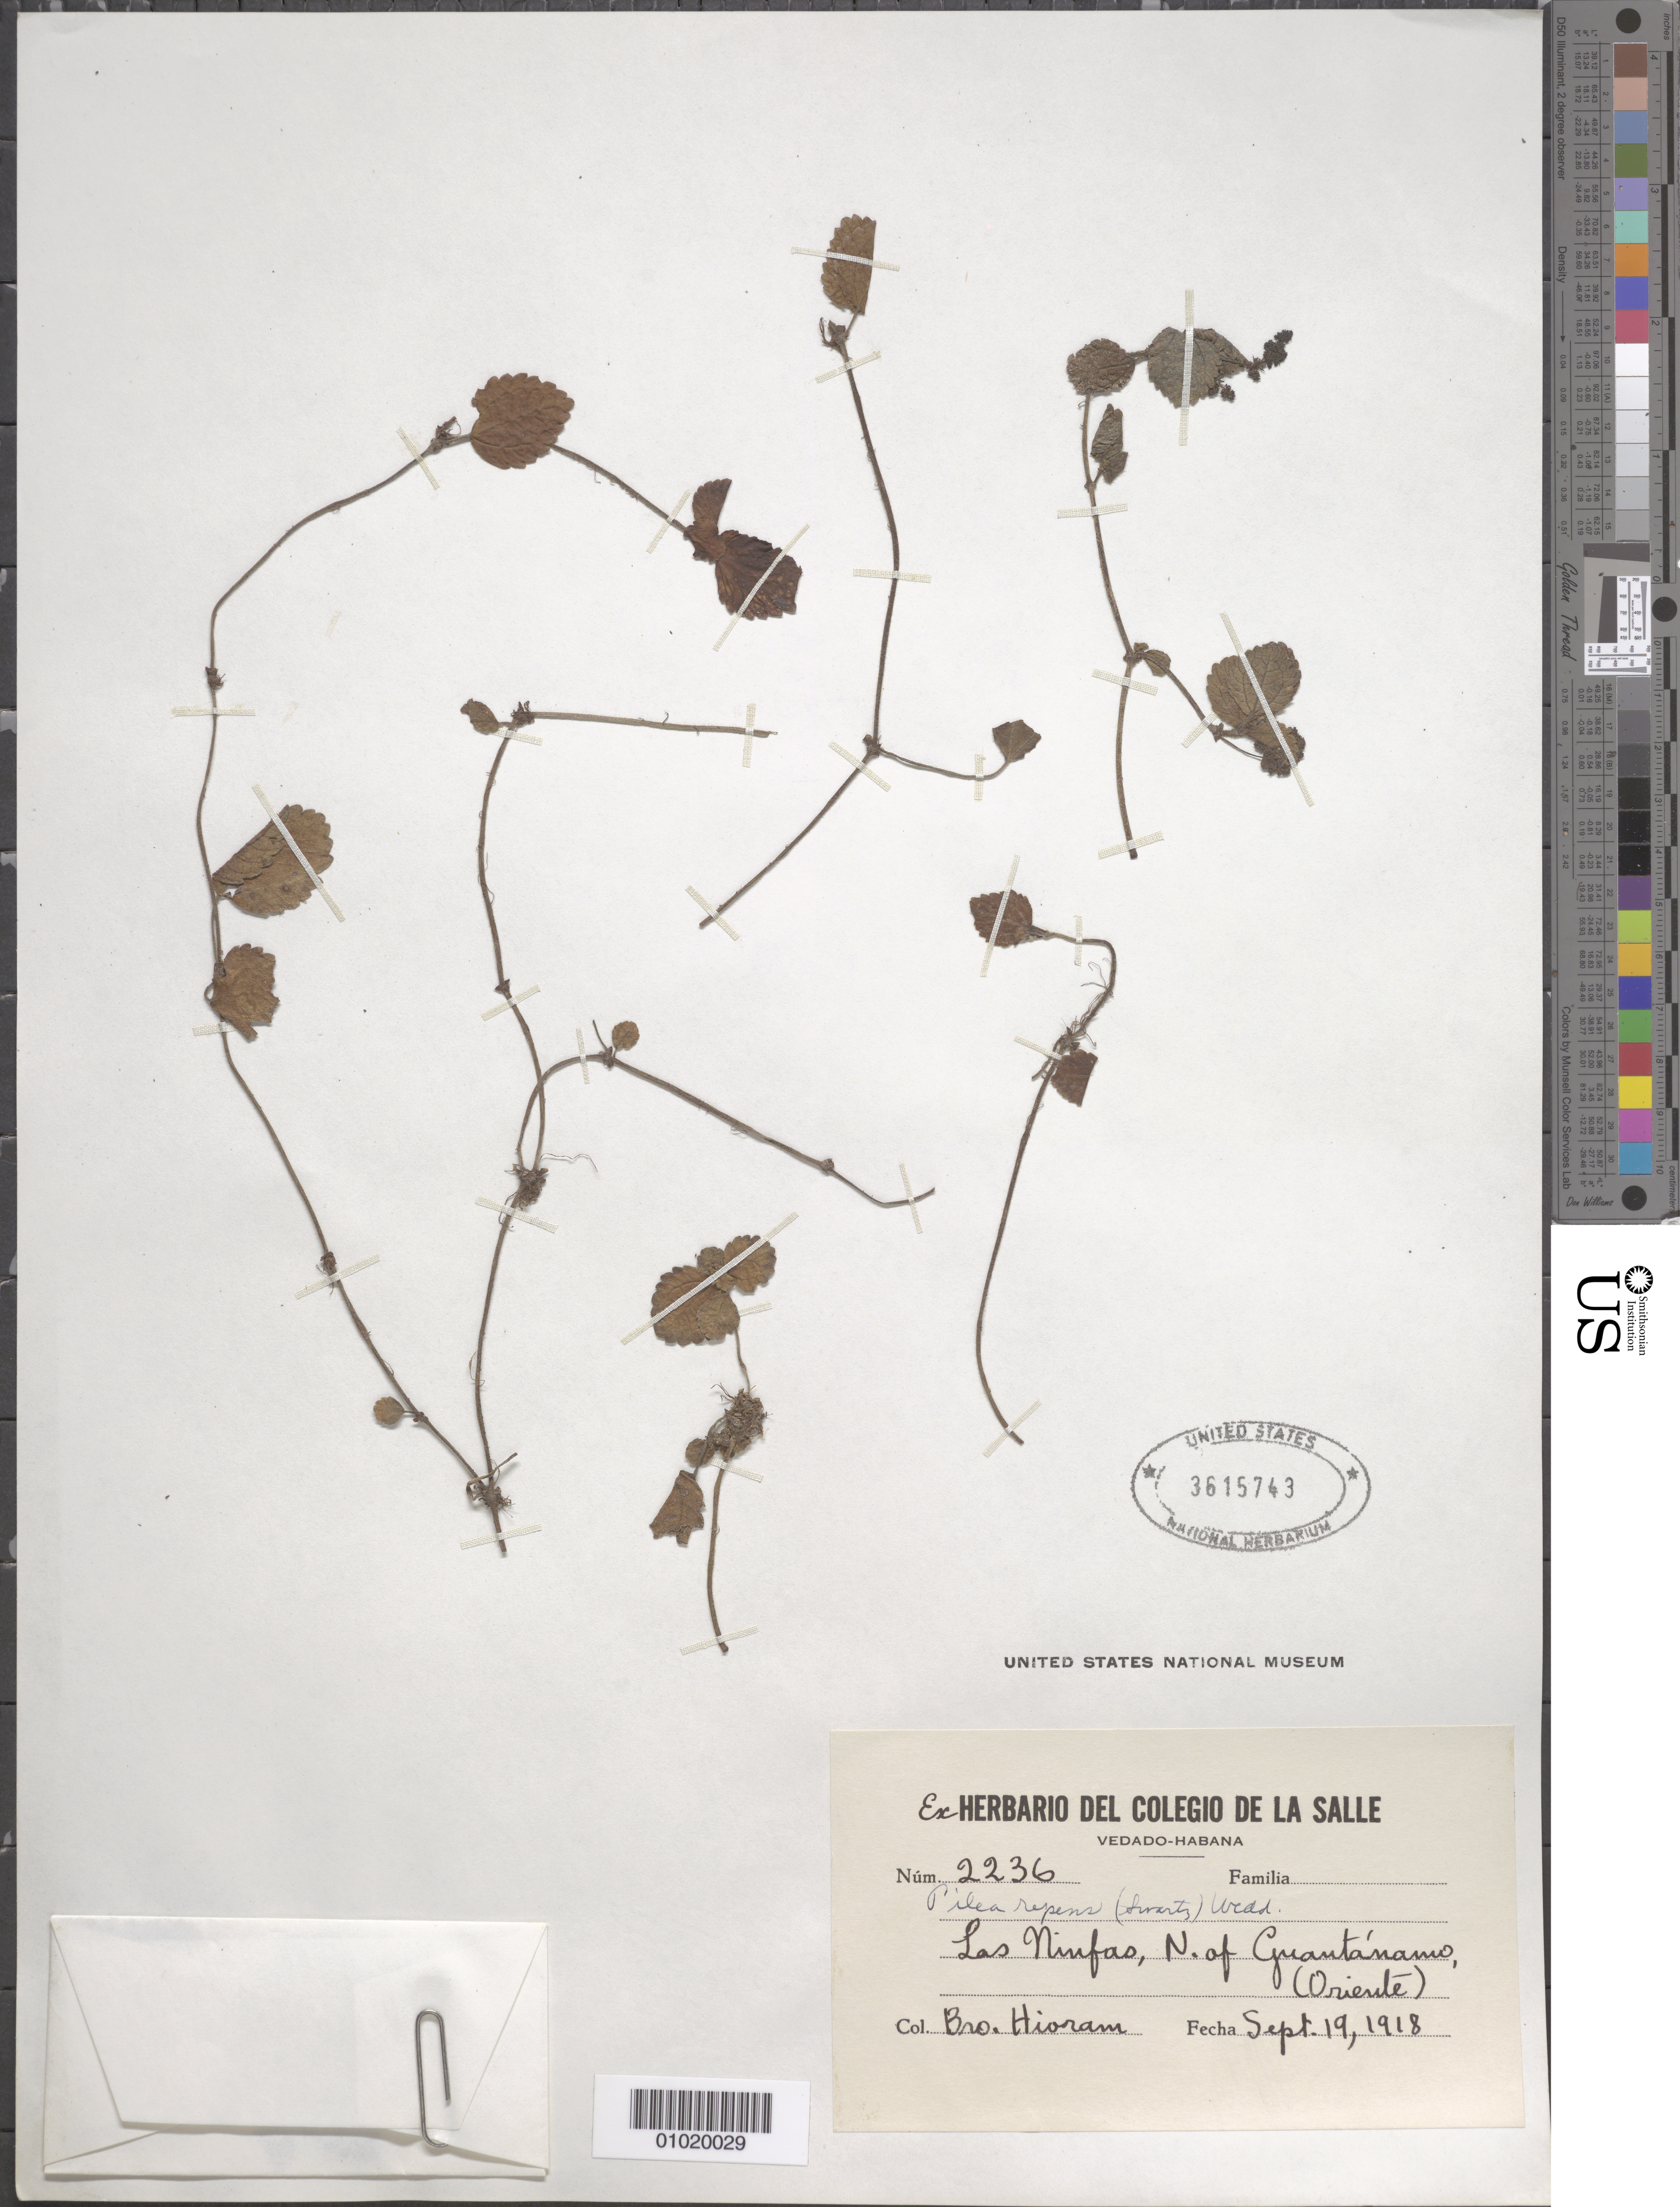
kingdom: Plantae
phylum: Tracheophyta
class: Magnoliopsida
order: Rosales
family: Urticaceae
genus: Pilea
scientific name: Pilea repens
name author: (Sw.) Wedd.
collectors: Bro. Hioram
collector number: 2236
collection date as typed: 19 Sep 1918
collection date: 1918-09-19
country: Cuba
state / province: Guantanamo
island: Cuba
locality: Las Ninfas, N of Guantánamo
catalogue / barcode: US 3615743